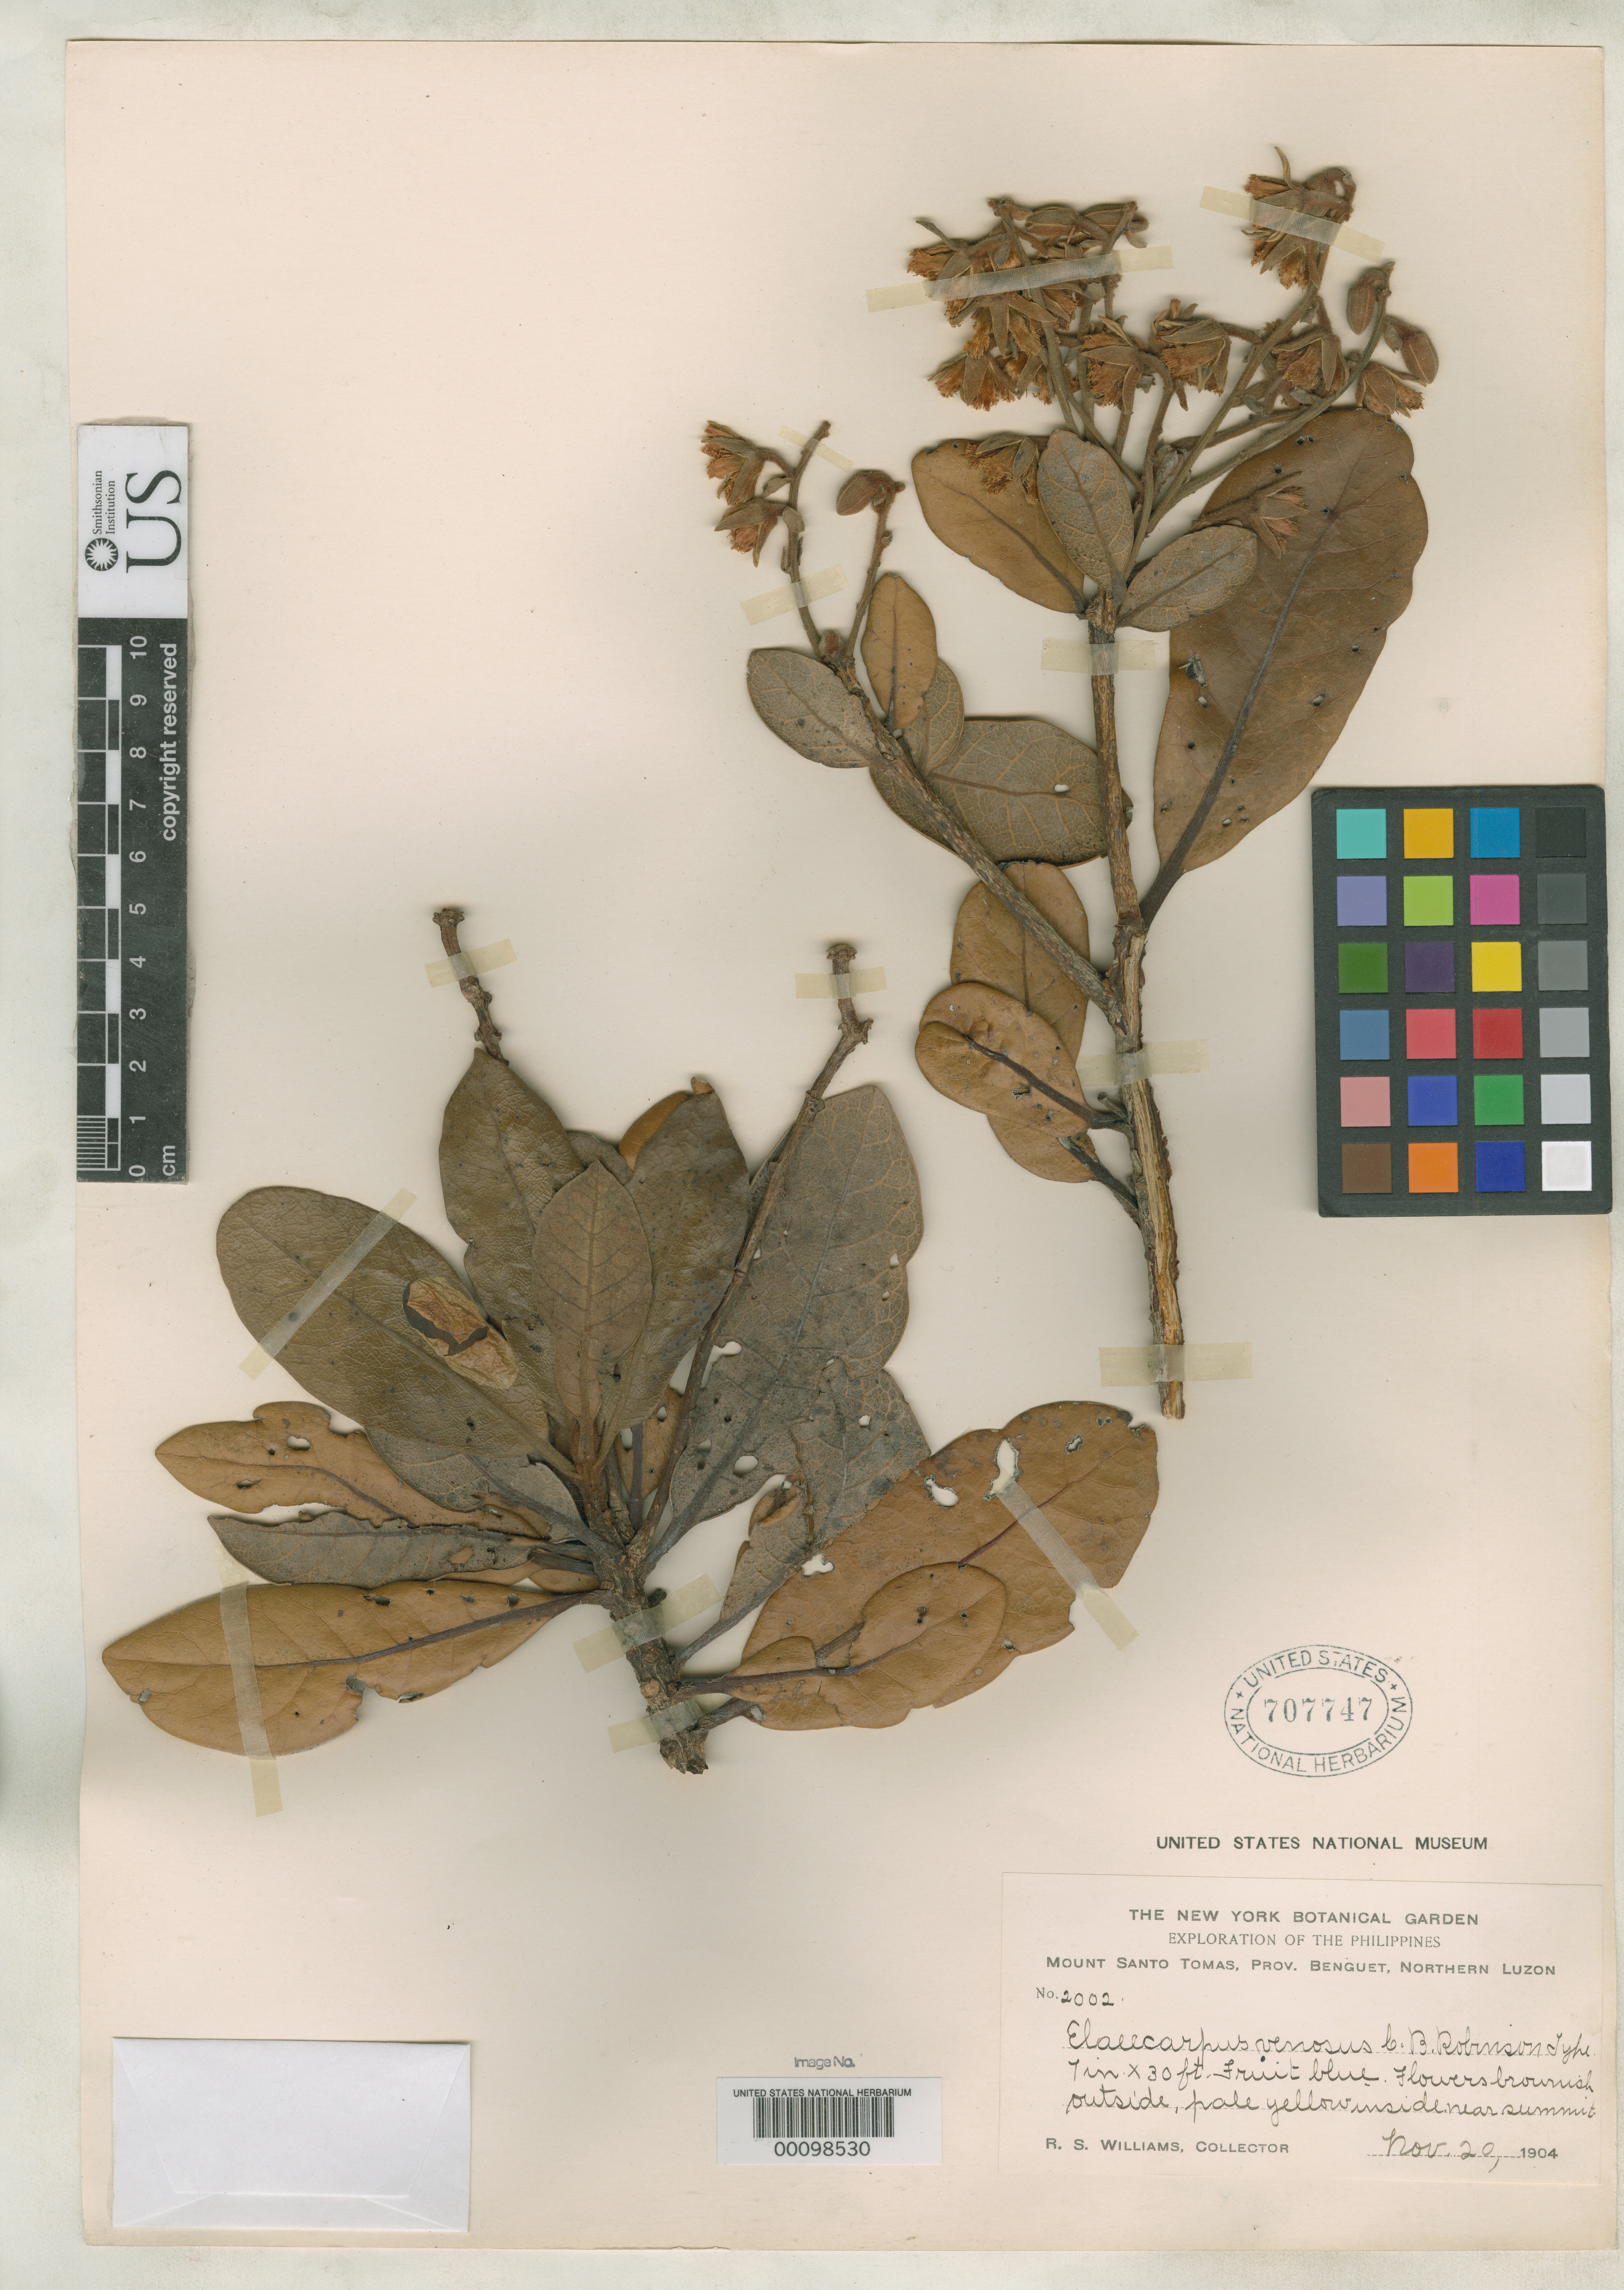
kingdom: Plantae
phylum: Tracheophyta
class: Magnoliopsida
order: Oxalidales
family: Elaeocarpaceae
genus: Elaeocarpus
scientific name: Elaeocarpus venosus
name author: C.B. Rob.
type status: Isotype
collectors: R. S. Williams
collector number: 2002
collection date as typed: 20 Nov 1904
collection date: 1904-11-20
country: Philippines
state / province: Cordillera (Administrative Region)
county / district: Benguet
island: Luzon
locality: Mt. Santo Tomas.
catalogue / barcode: US 707747